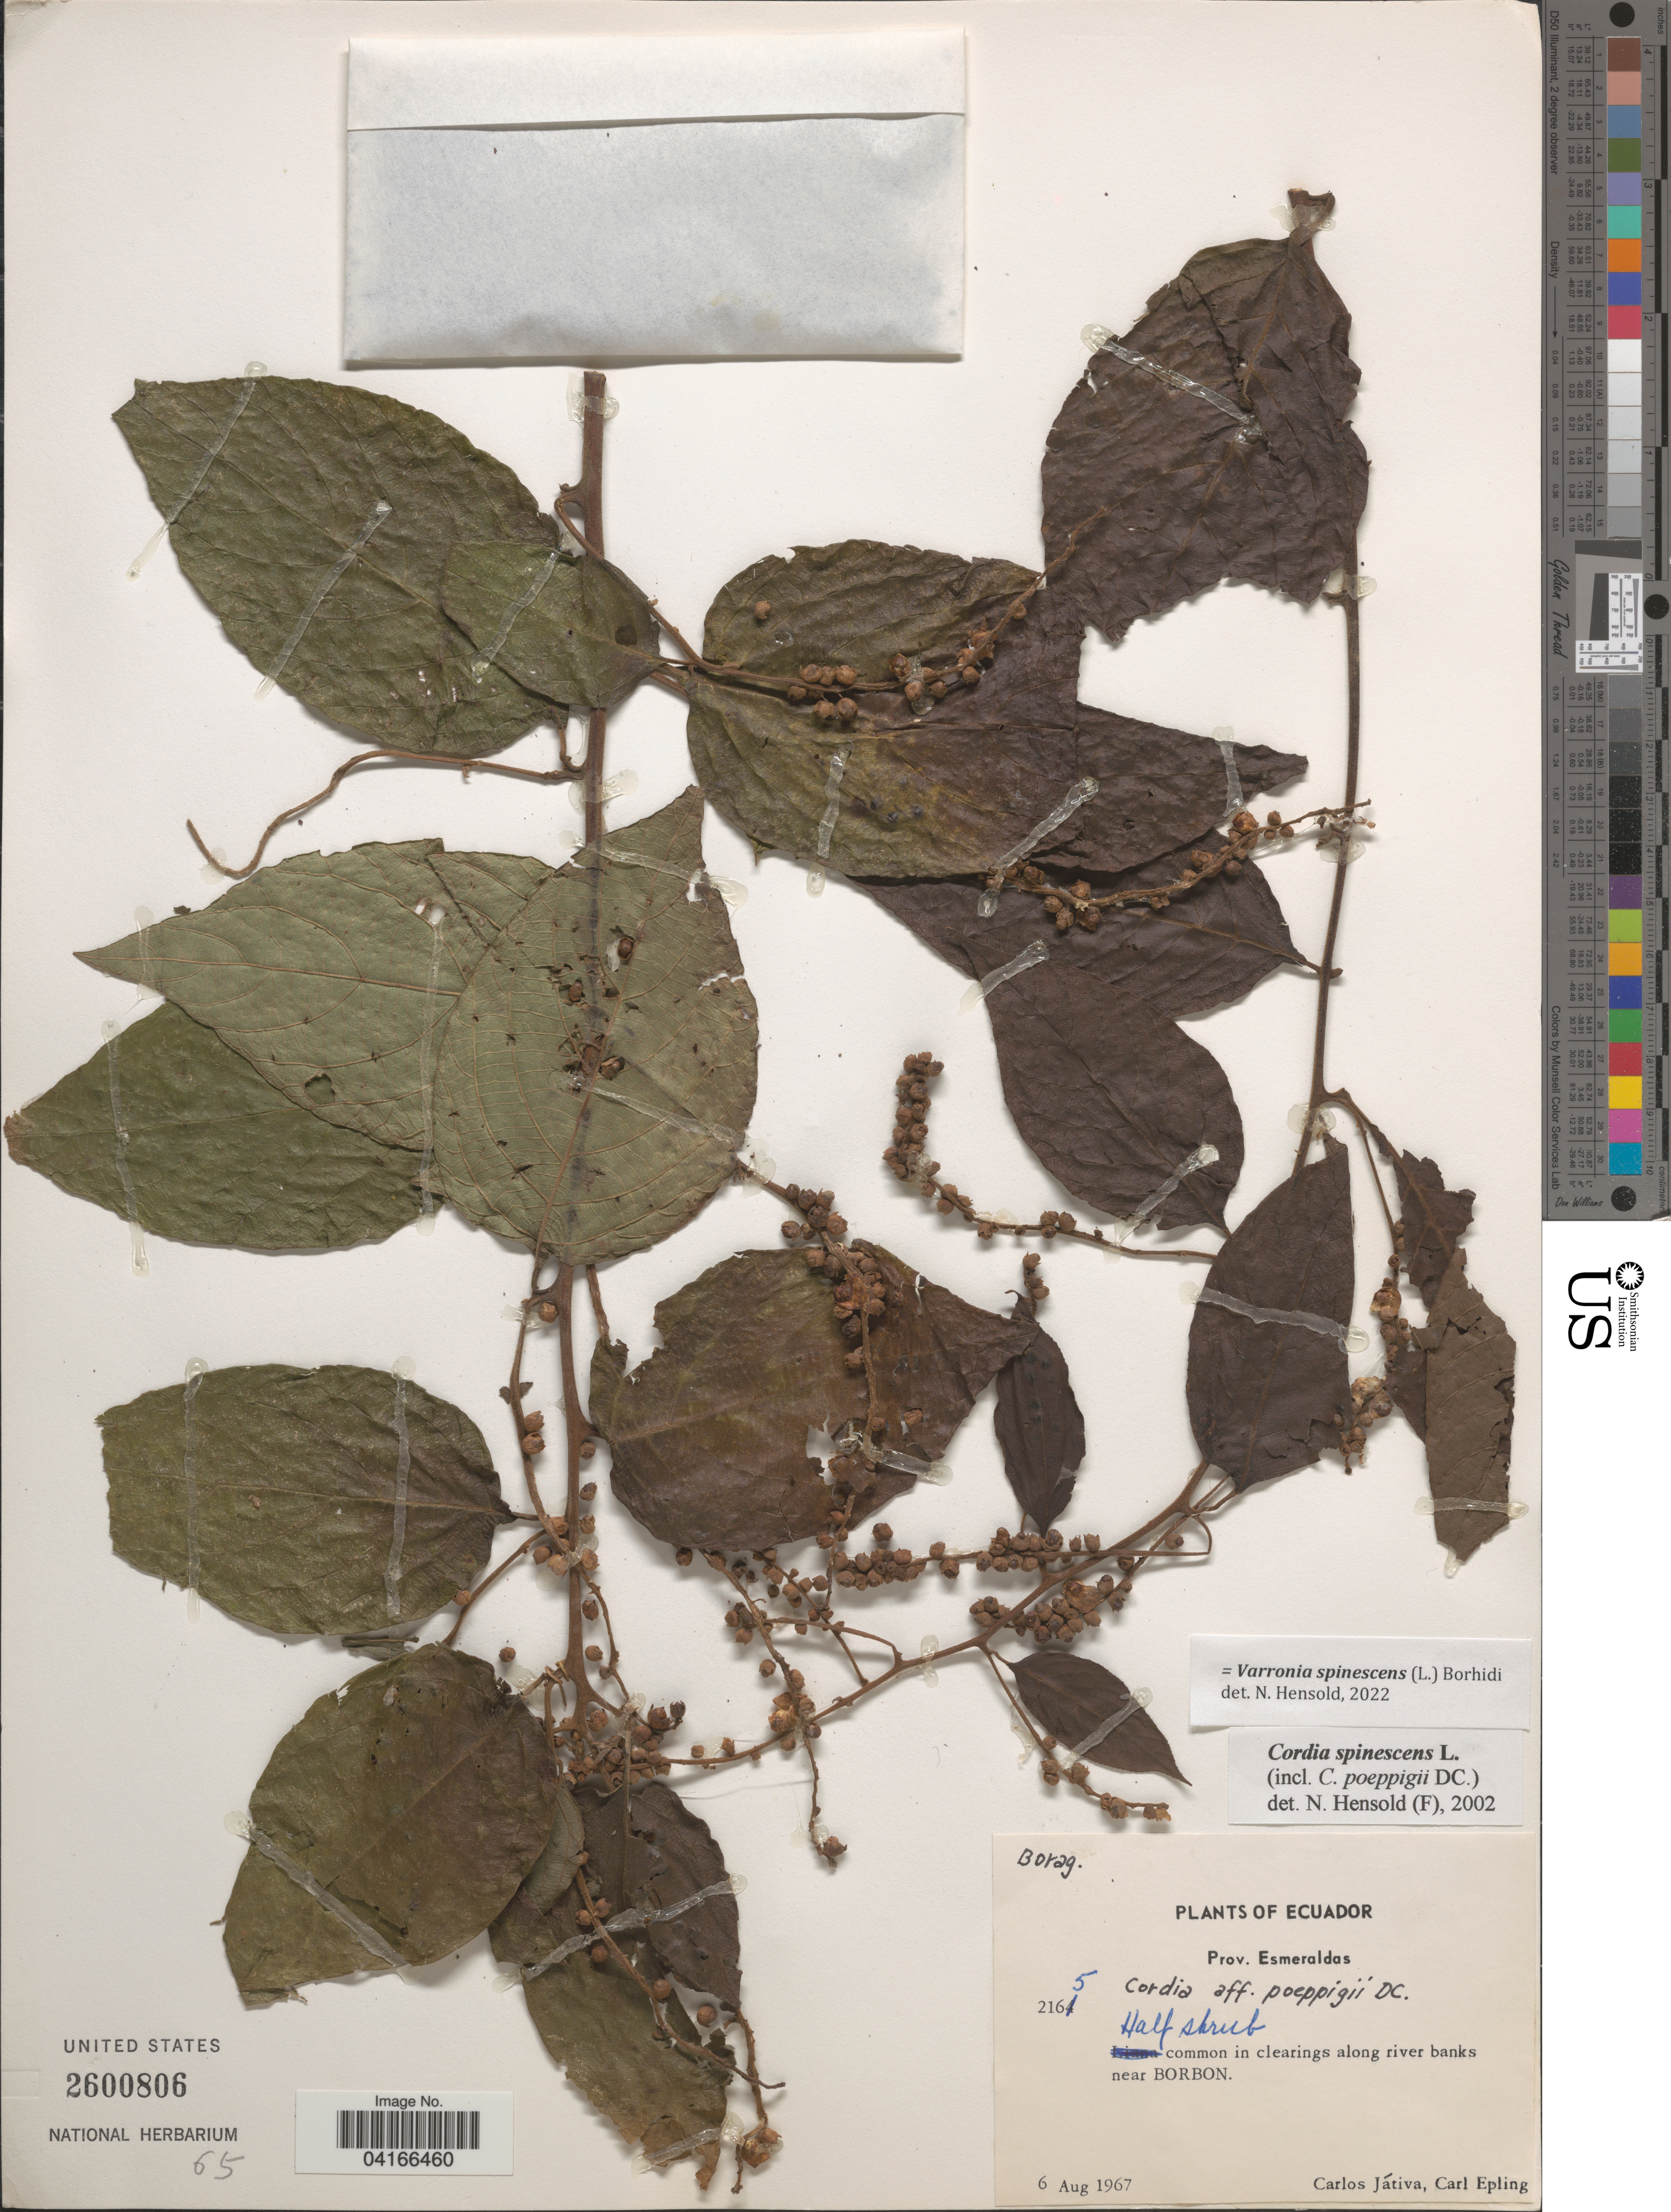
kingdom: Plantae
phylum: Tracheophyta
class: Magnoliopsida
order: Boraginales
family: Cordiaceae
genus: Varronia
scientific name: Varronia spinescens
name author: (L.) Borhidi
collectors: C. D. Játiva & C. C. Epling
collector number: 2165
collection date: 1967-08-06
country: Ecuador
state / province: Esmeraldas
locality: Along river banks near Borbon.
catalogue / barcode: US 2600806